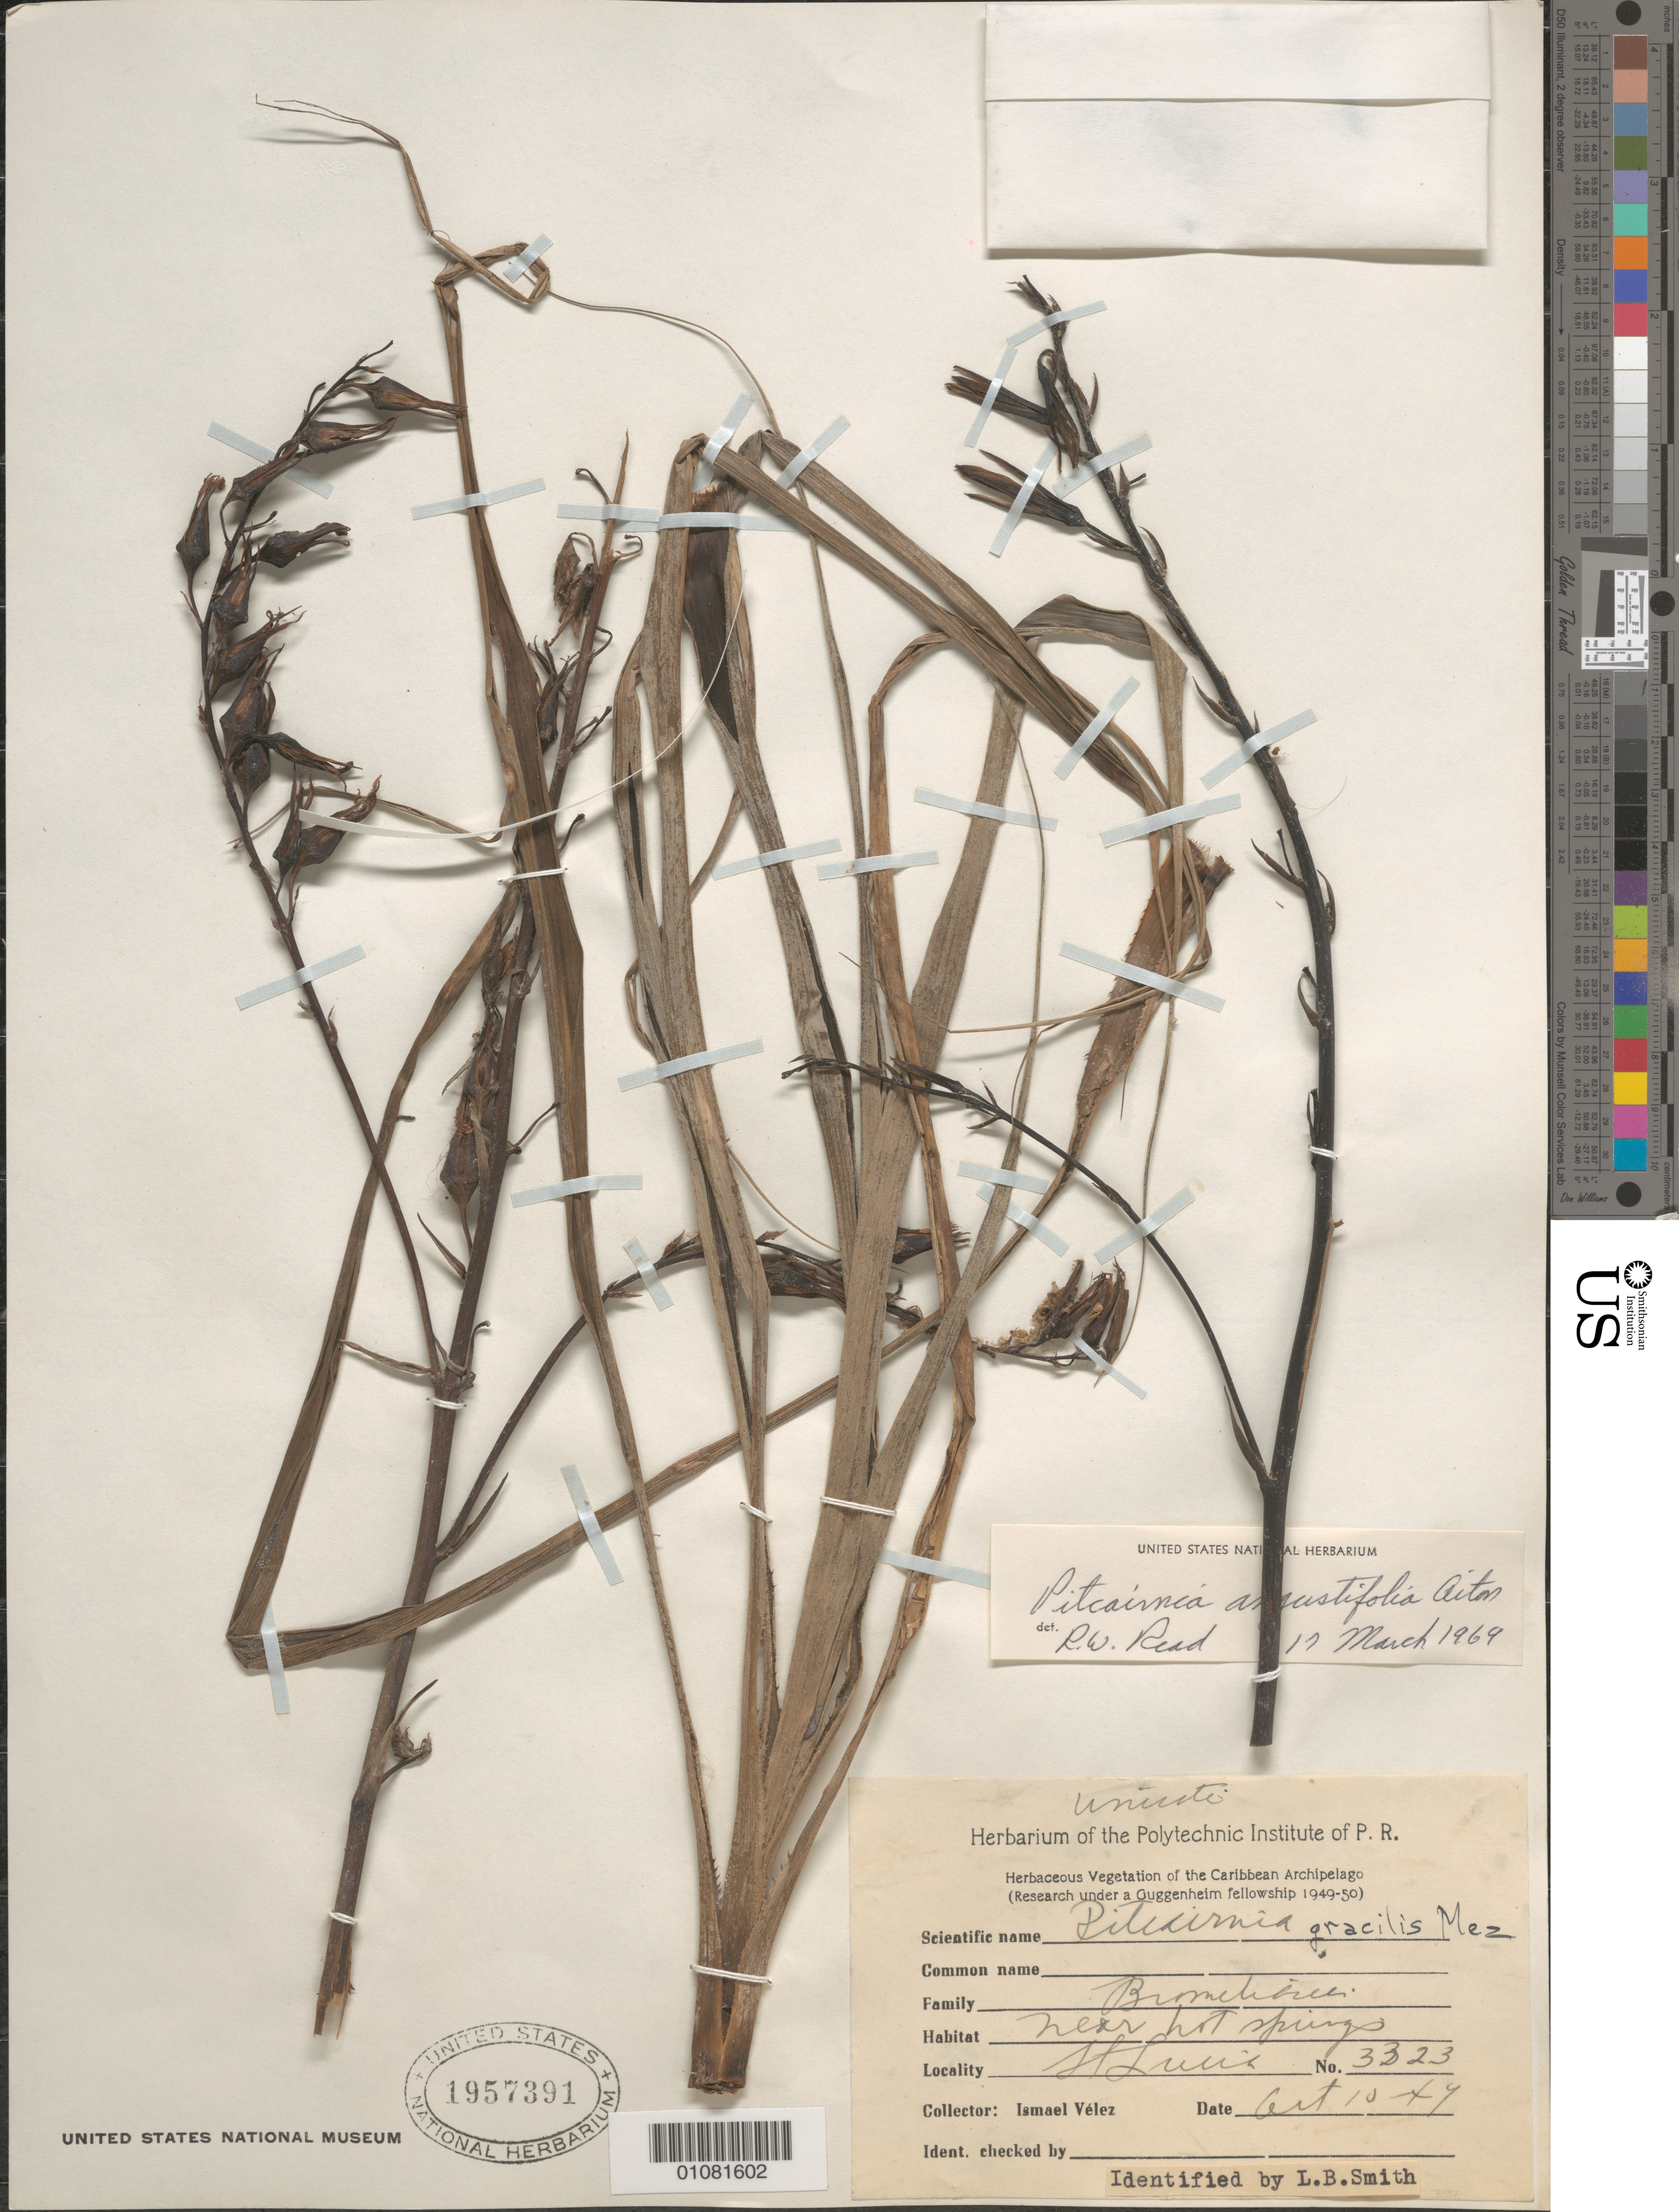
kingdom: Plantae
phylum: Tracheophyta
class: Liliopsida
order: Poales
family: Bromeliaceae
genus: Pitcairnia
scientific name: Pitcairnia angustifolia var. angustifolia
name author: Sol. ex Aiton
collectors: I. Velez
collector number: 3323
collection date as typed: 10 Oct 1949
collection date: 1949-10-10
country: Puerto Rico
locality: St Lucia, near hot springs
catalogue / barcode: US 1957391